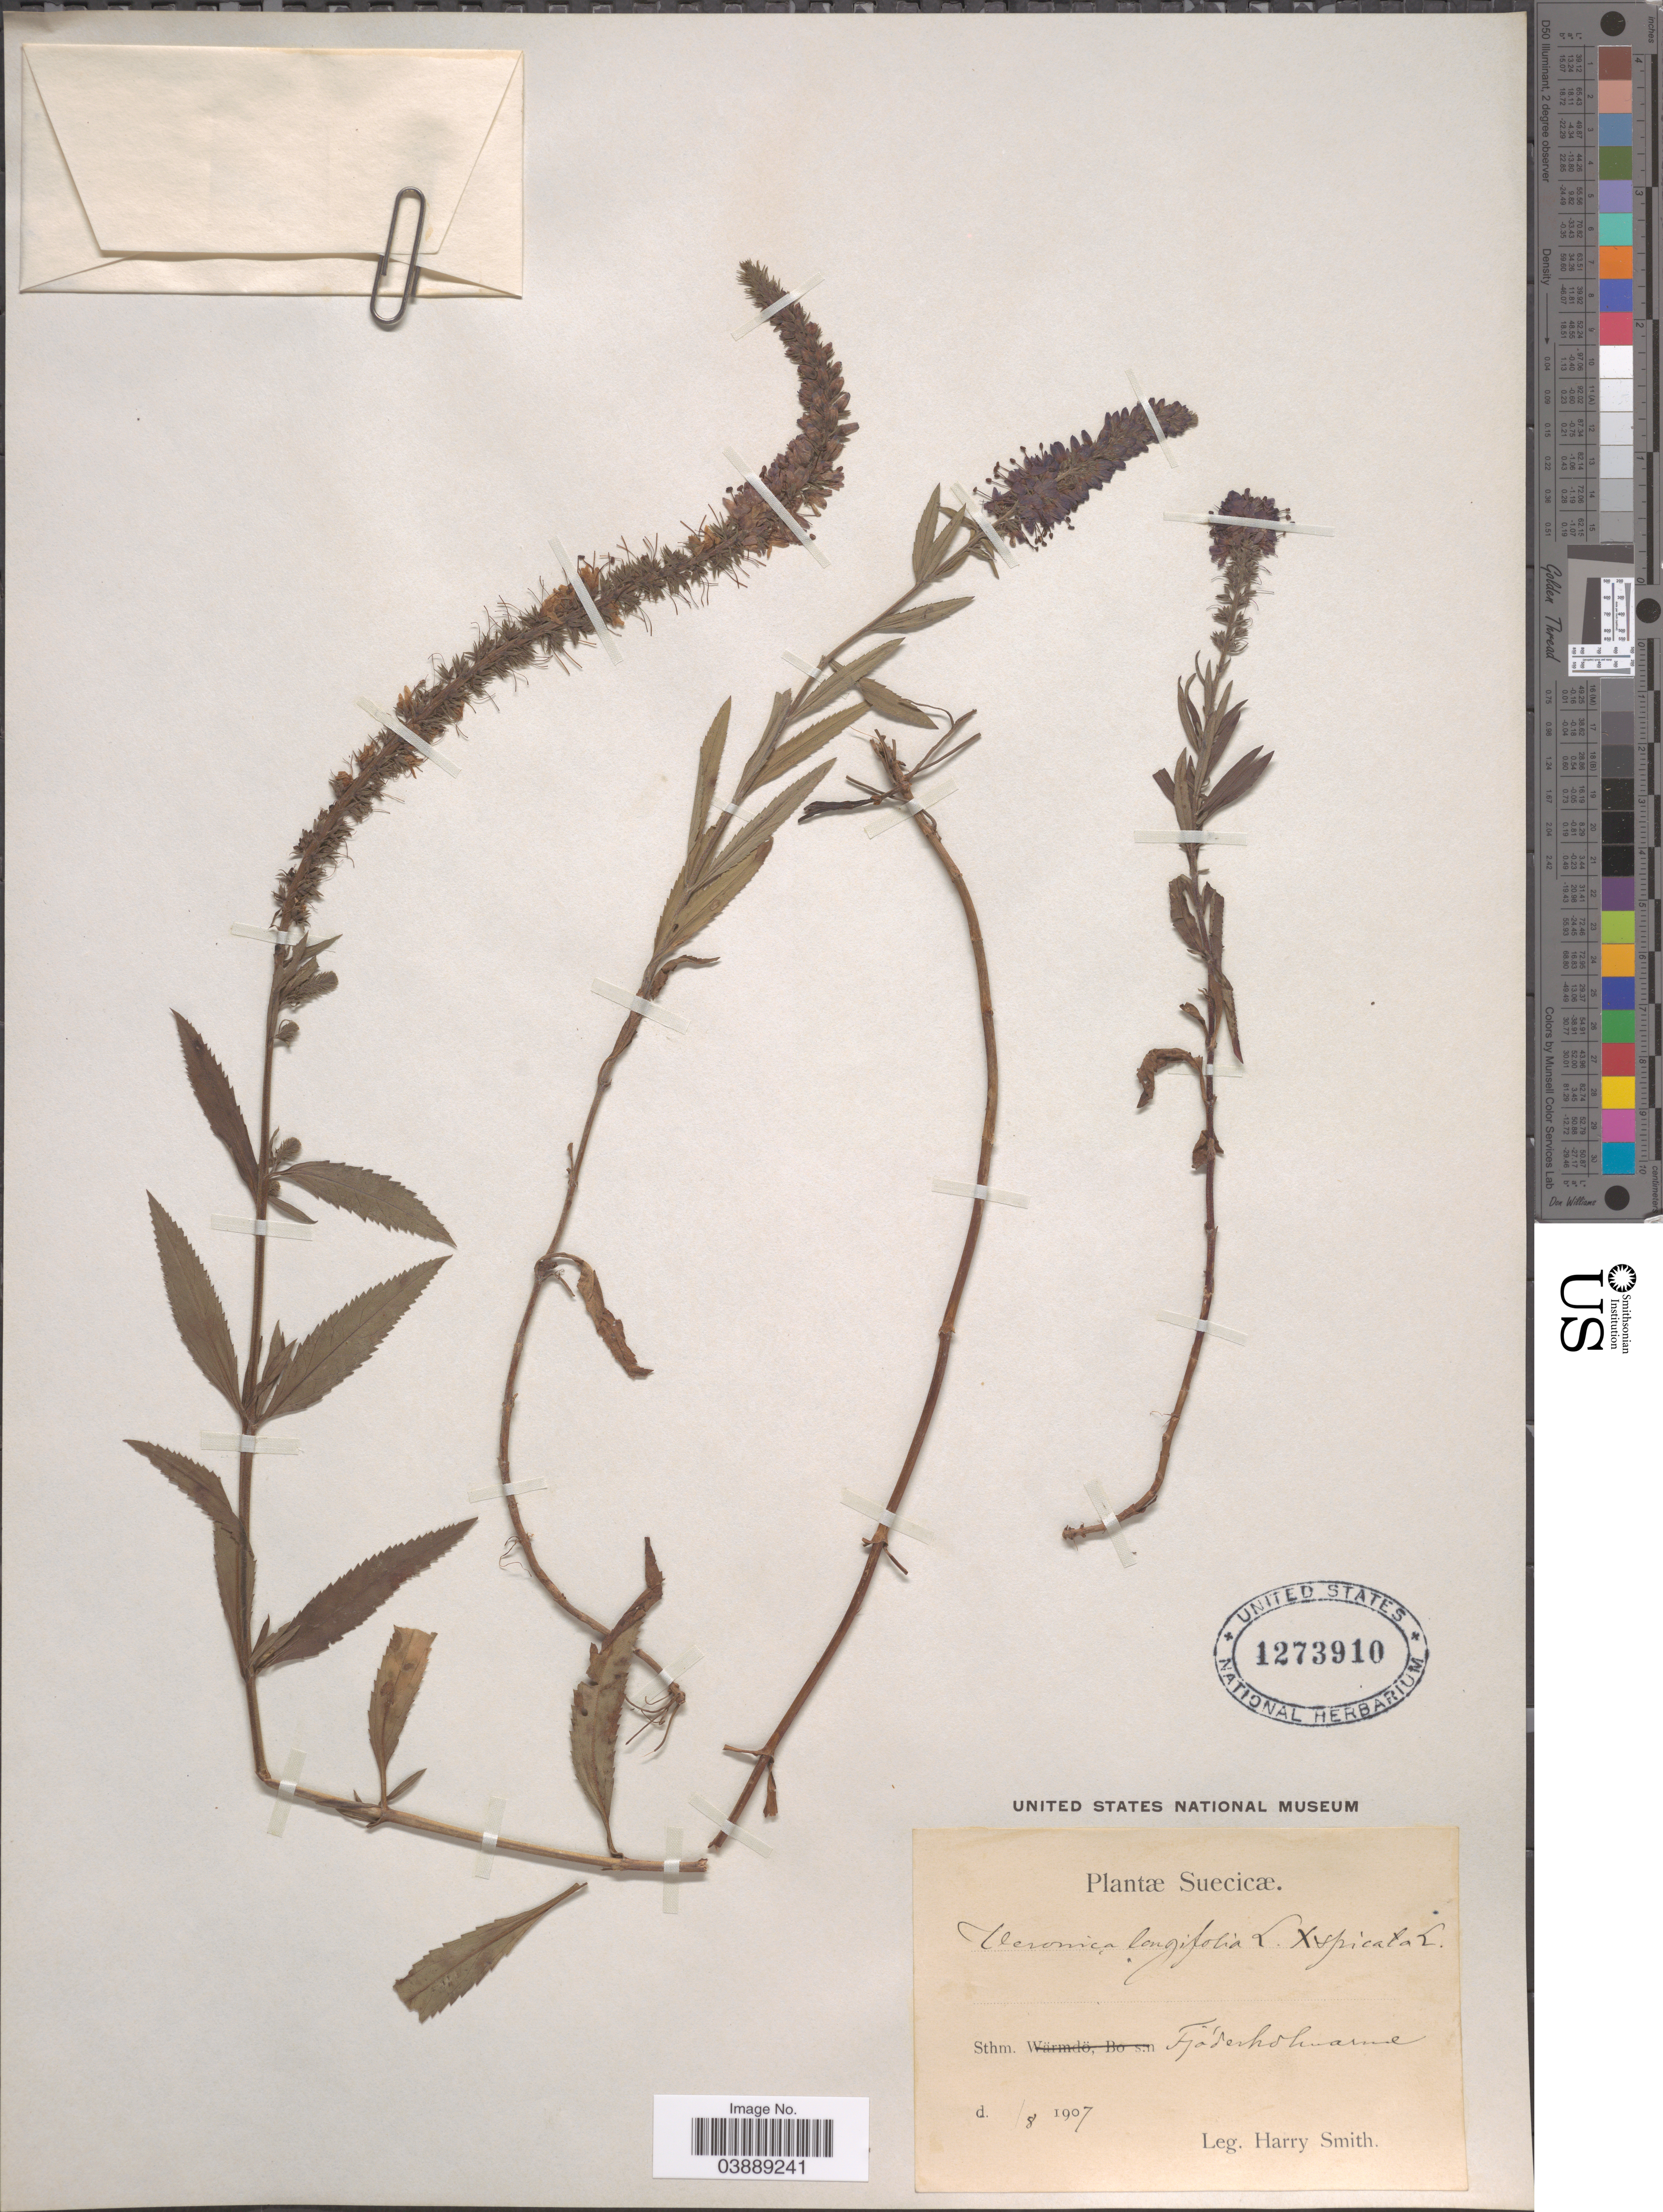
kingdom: Plantae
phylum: Tracheophyta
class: Magnoliopsida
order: Lamiales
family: Plantaginaceae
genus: Veronica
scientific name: Veronica longifolia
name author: L.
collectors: H. Smith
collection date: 1907-08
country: Sweden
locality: Fjäderholmarna.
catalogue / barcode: US 1273910